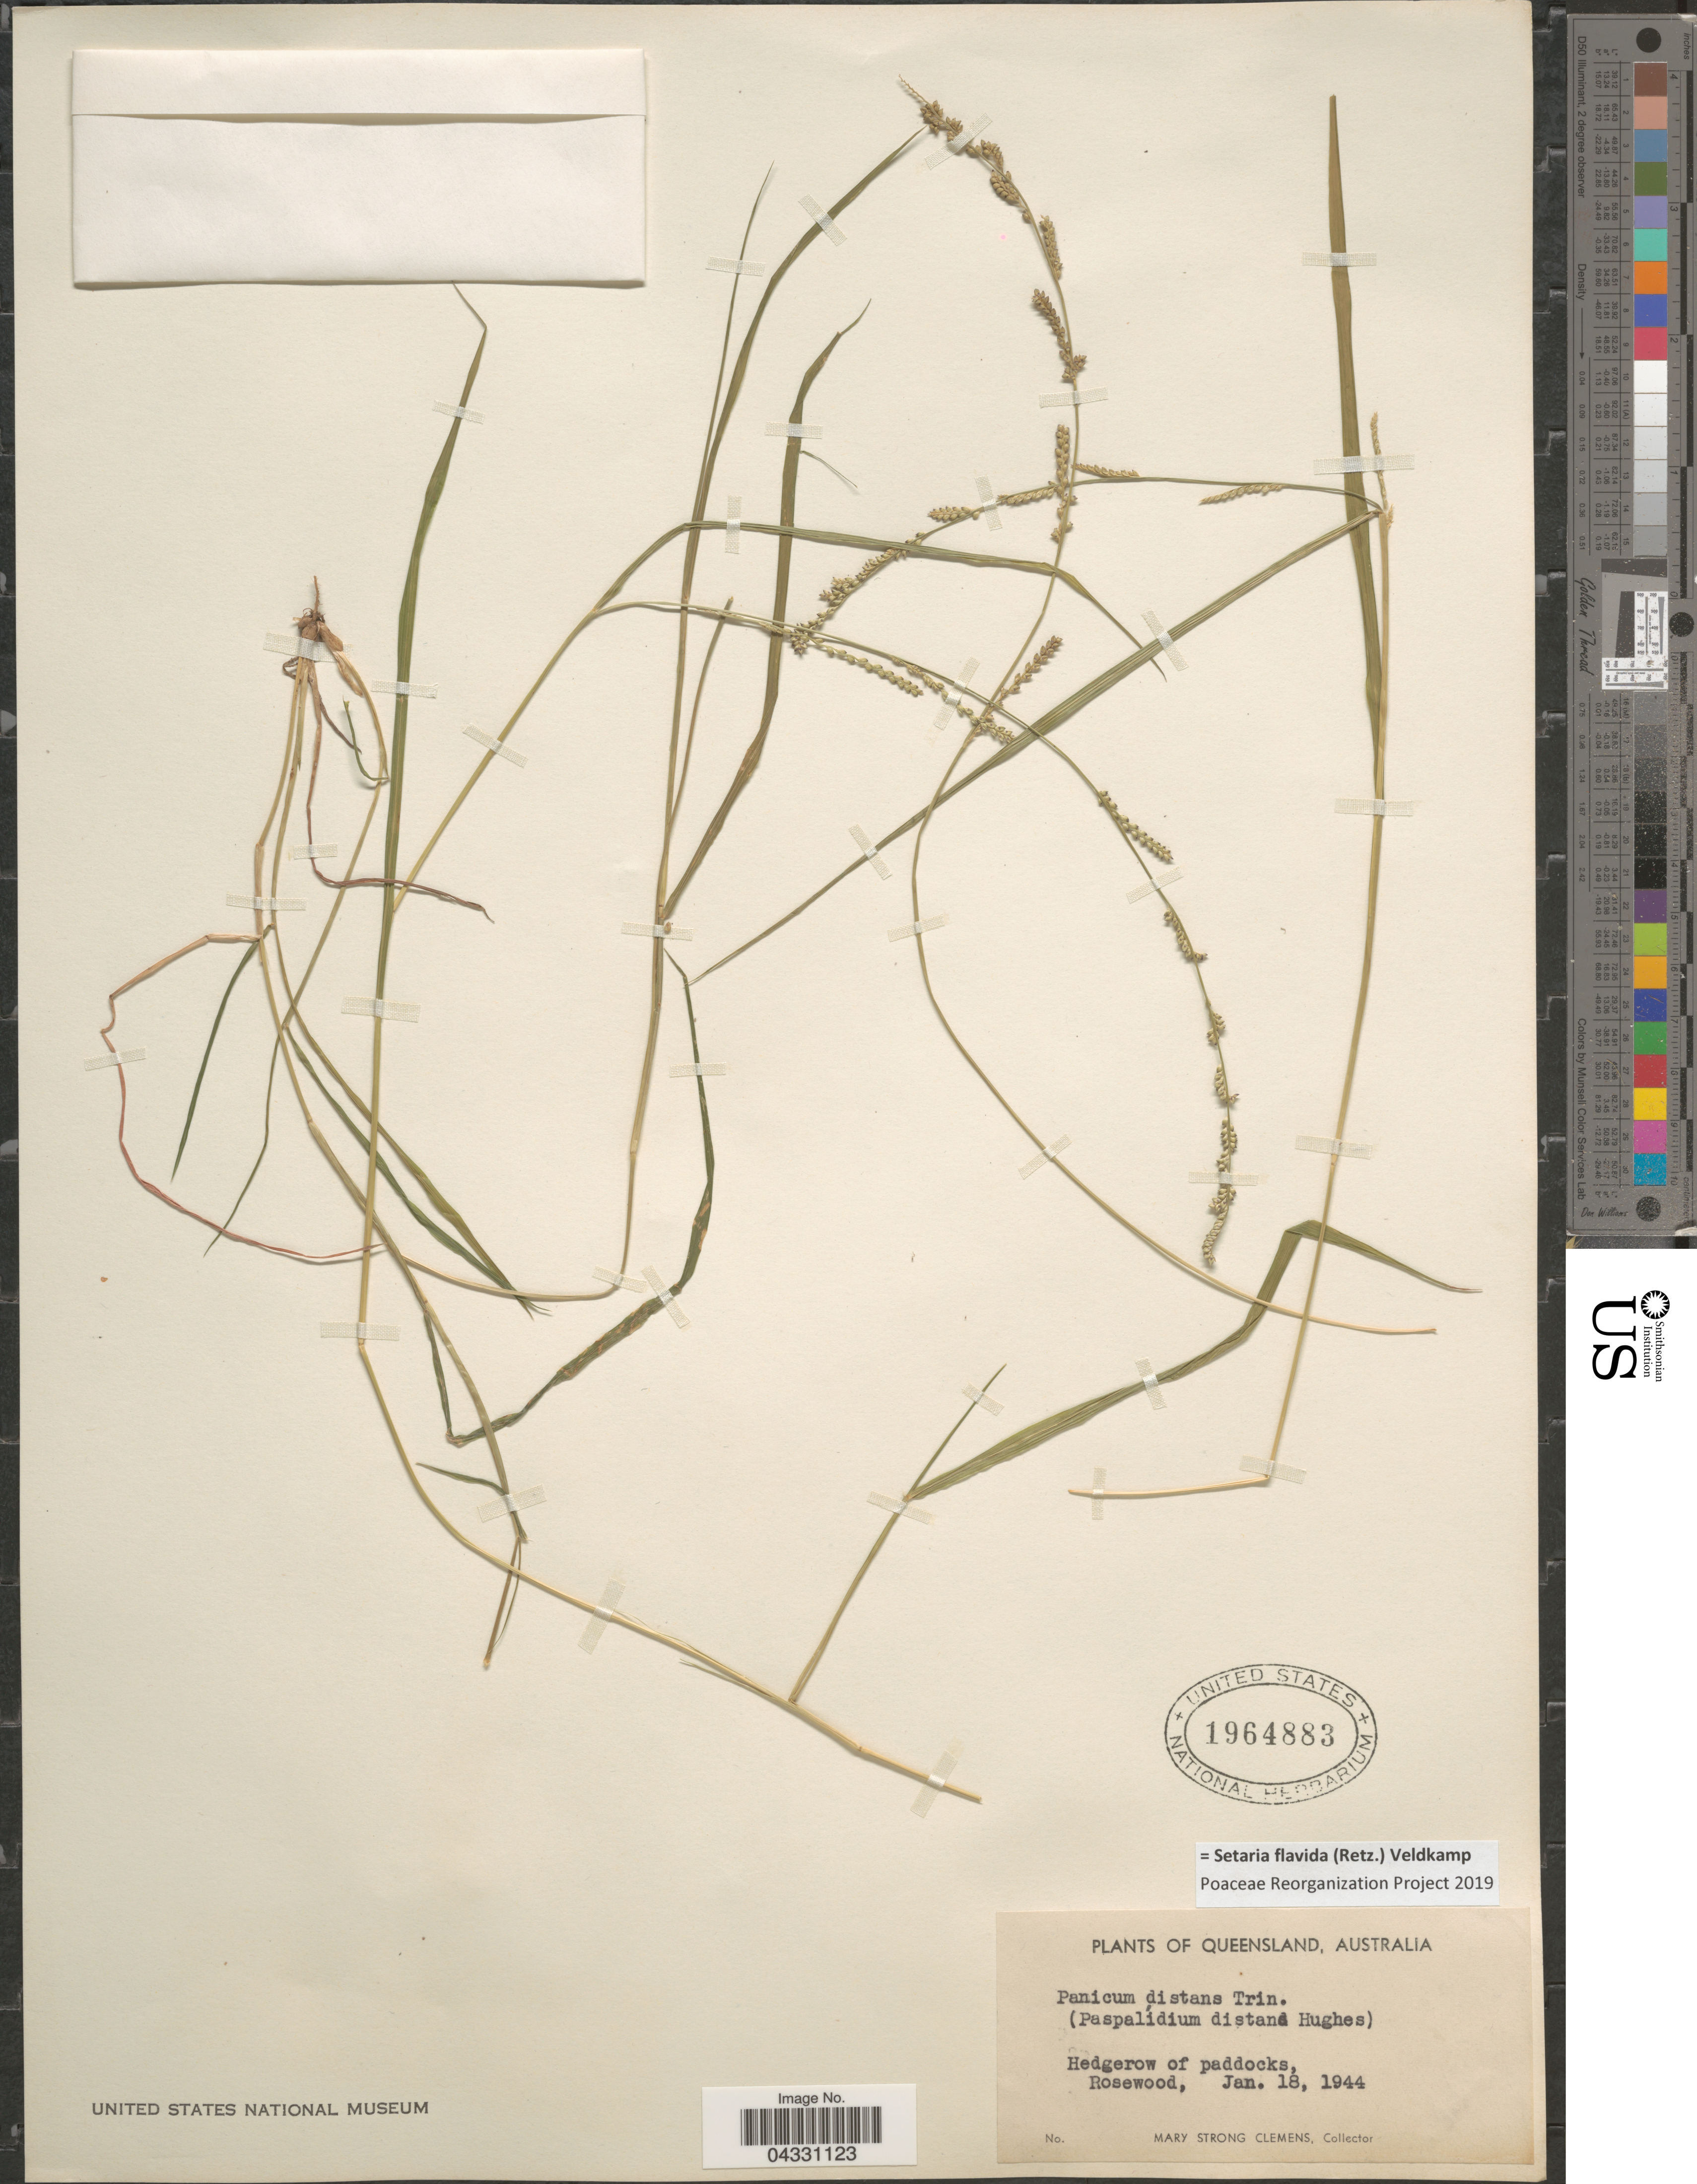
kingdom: Plantae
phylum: Tracheophyta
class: Liliopsida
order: Poales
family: Poaceae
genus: Setaria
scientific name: Setaria flavida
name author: (Retz.) Veldkamp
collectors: M. S. Clemens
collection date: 1944-01-18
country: Australia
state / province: Queensland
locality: Hedgerow of paddocks, Rosewood.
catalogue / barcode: US 1964883